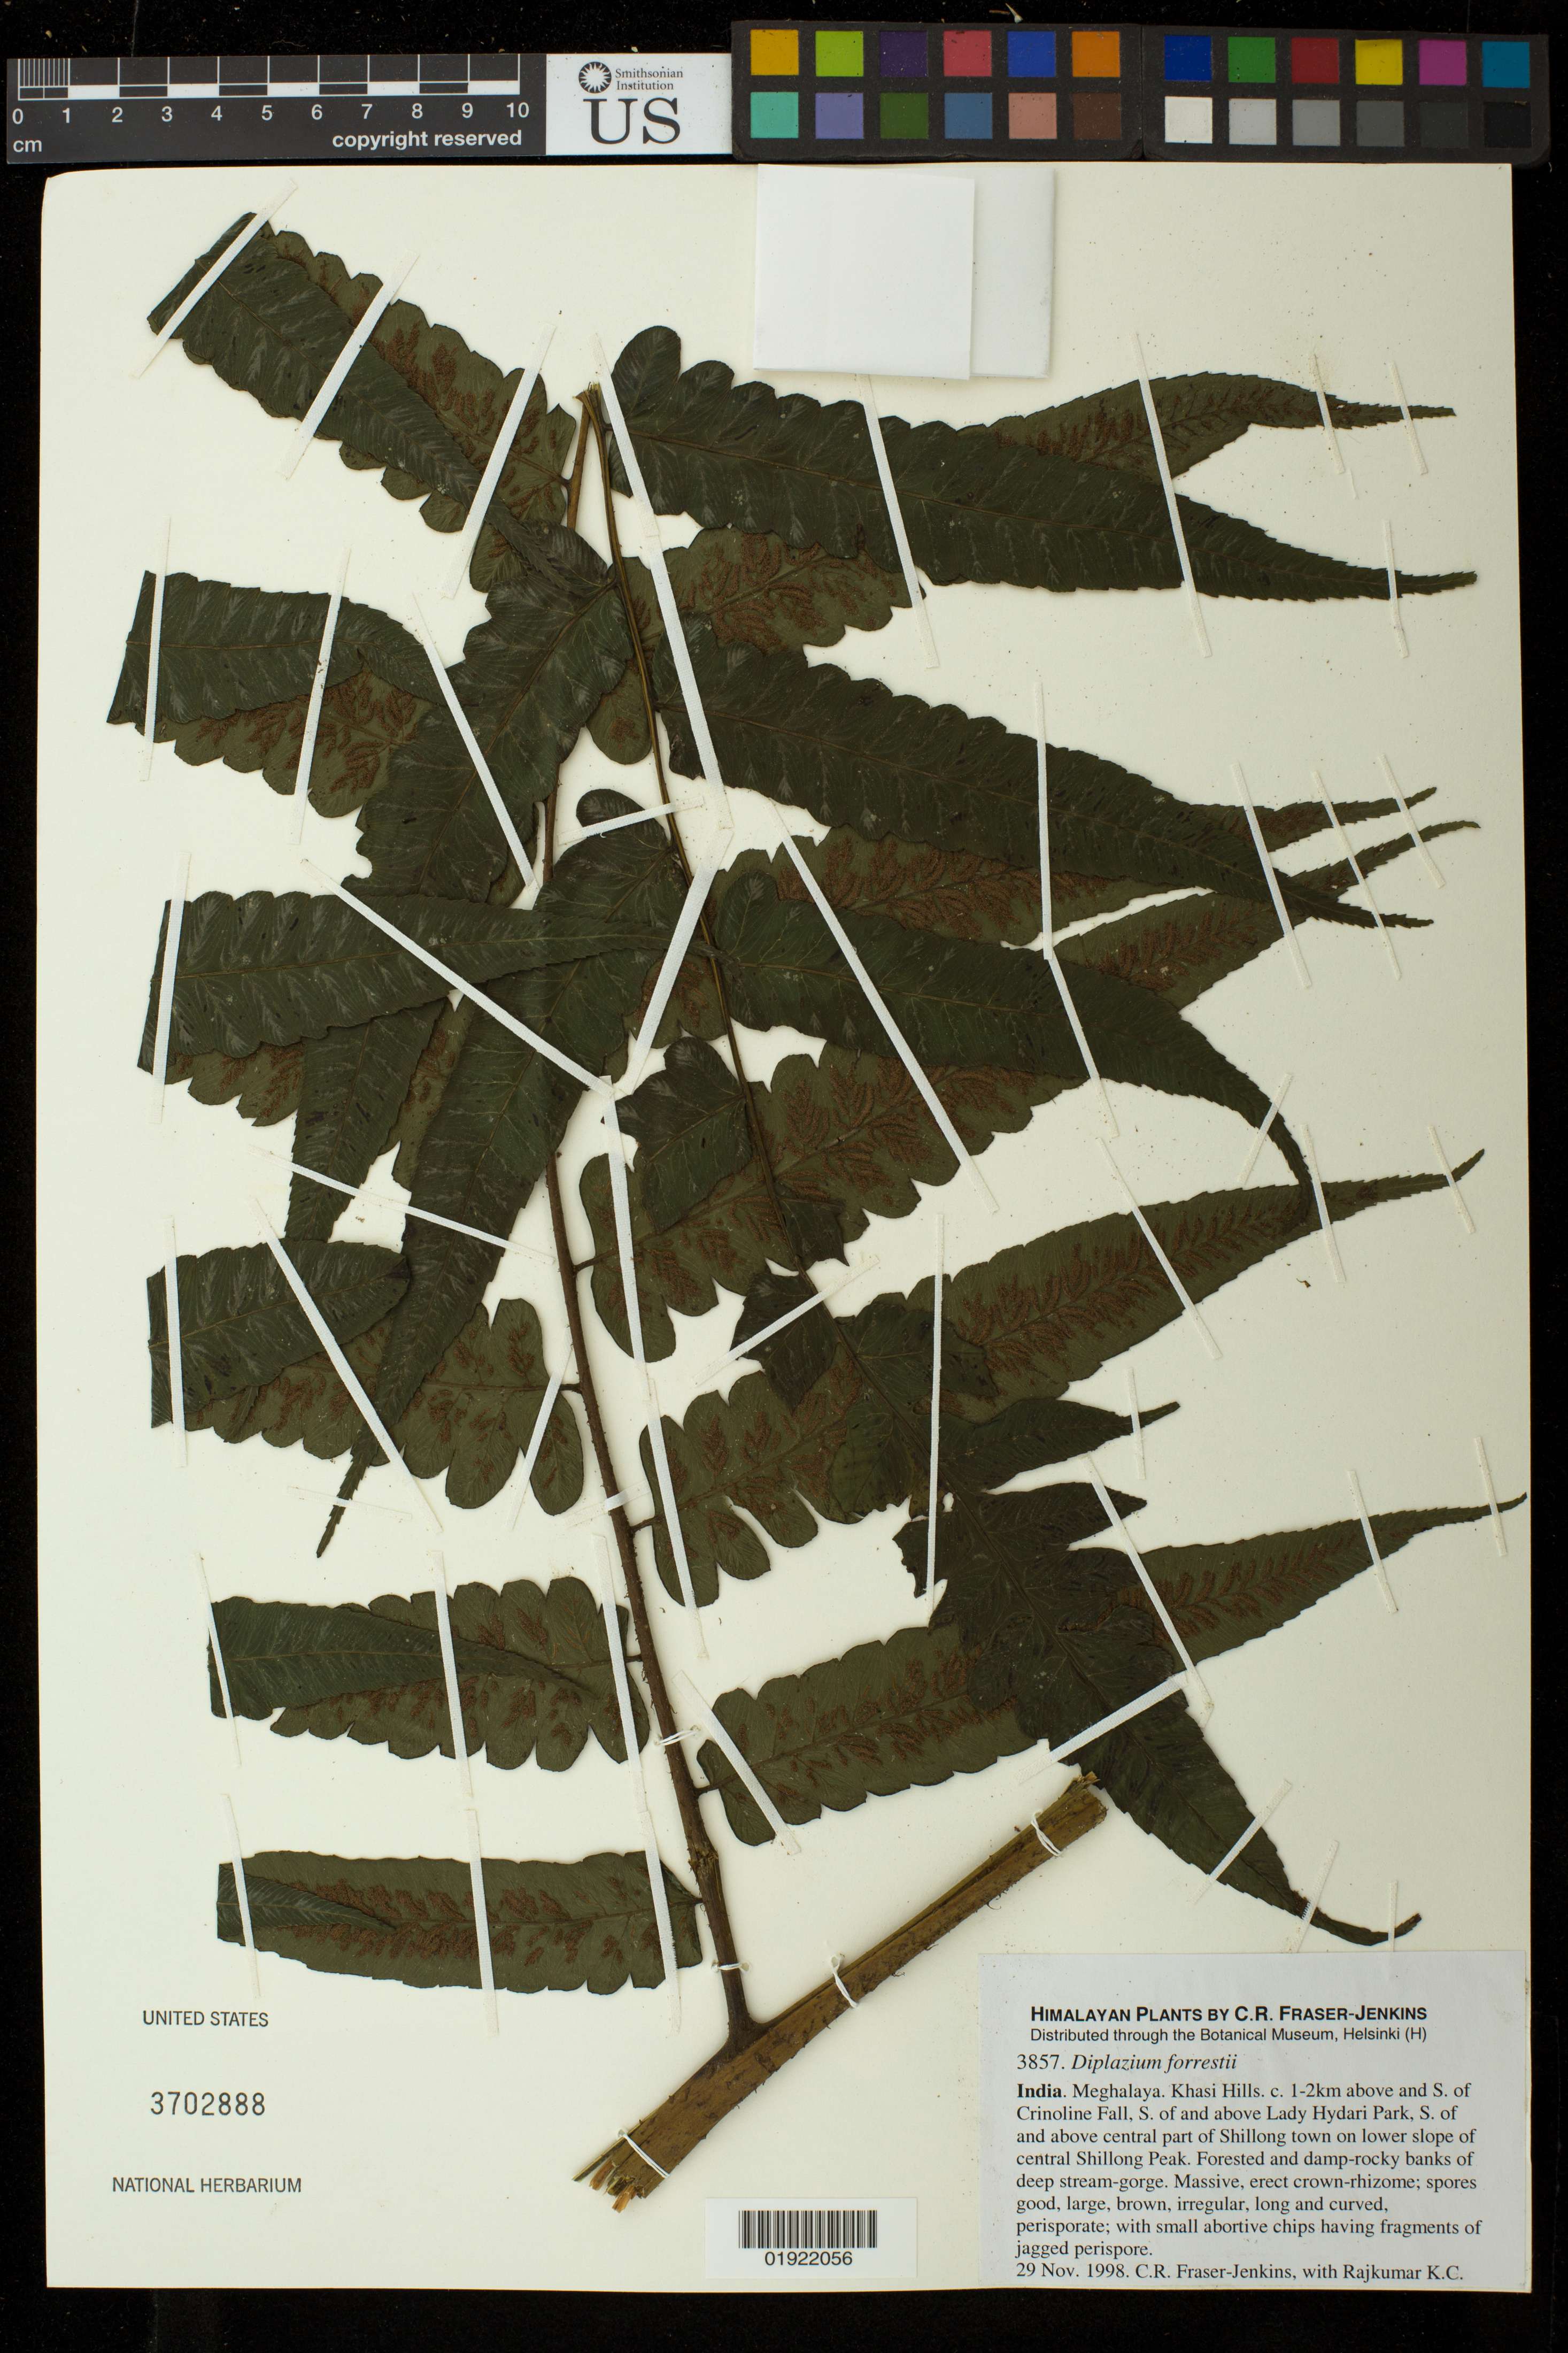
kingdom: Plantae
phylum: Tracheophyta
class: Polypodiopsida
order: Polypodiales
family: Athyriaceae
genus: Diplazium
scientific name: Diplazium forrestii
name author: (Ching ex Z.R. Wang) Fraser-Jenk.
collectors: C. R. Fraser-Jenkins & K. Rajkumar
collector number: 3857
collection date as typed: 29 Nov. 1998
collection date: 1998-11-29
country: India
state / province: Meghalaya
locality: Khasi Hills. c. 1-2 km above and S. of Crinoline fall, S. of and above Lady Hydari Park, S. of and above central part of Shillong town on lower slope of central Shillong Peak.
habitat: forested and damp-rocky banks of deep stream-gorge.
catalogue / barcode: US 3702888